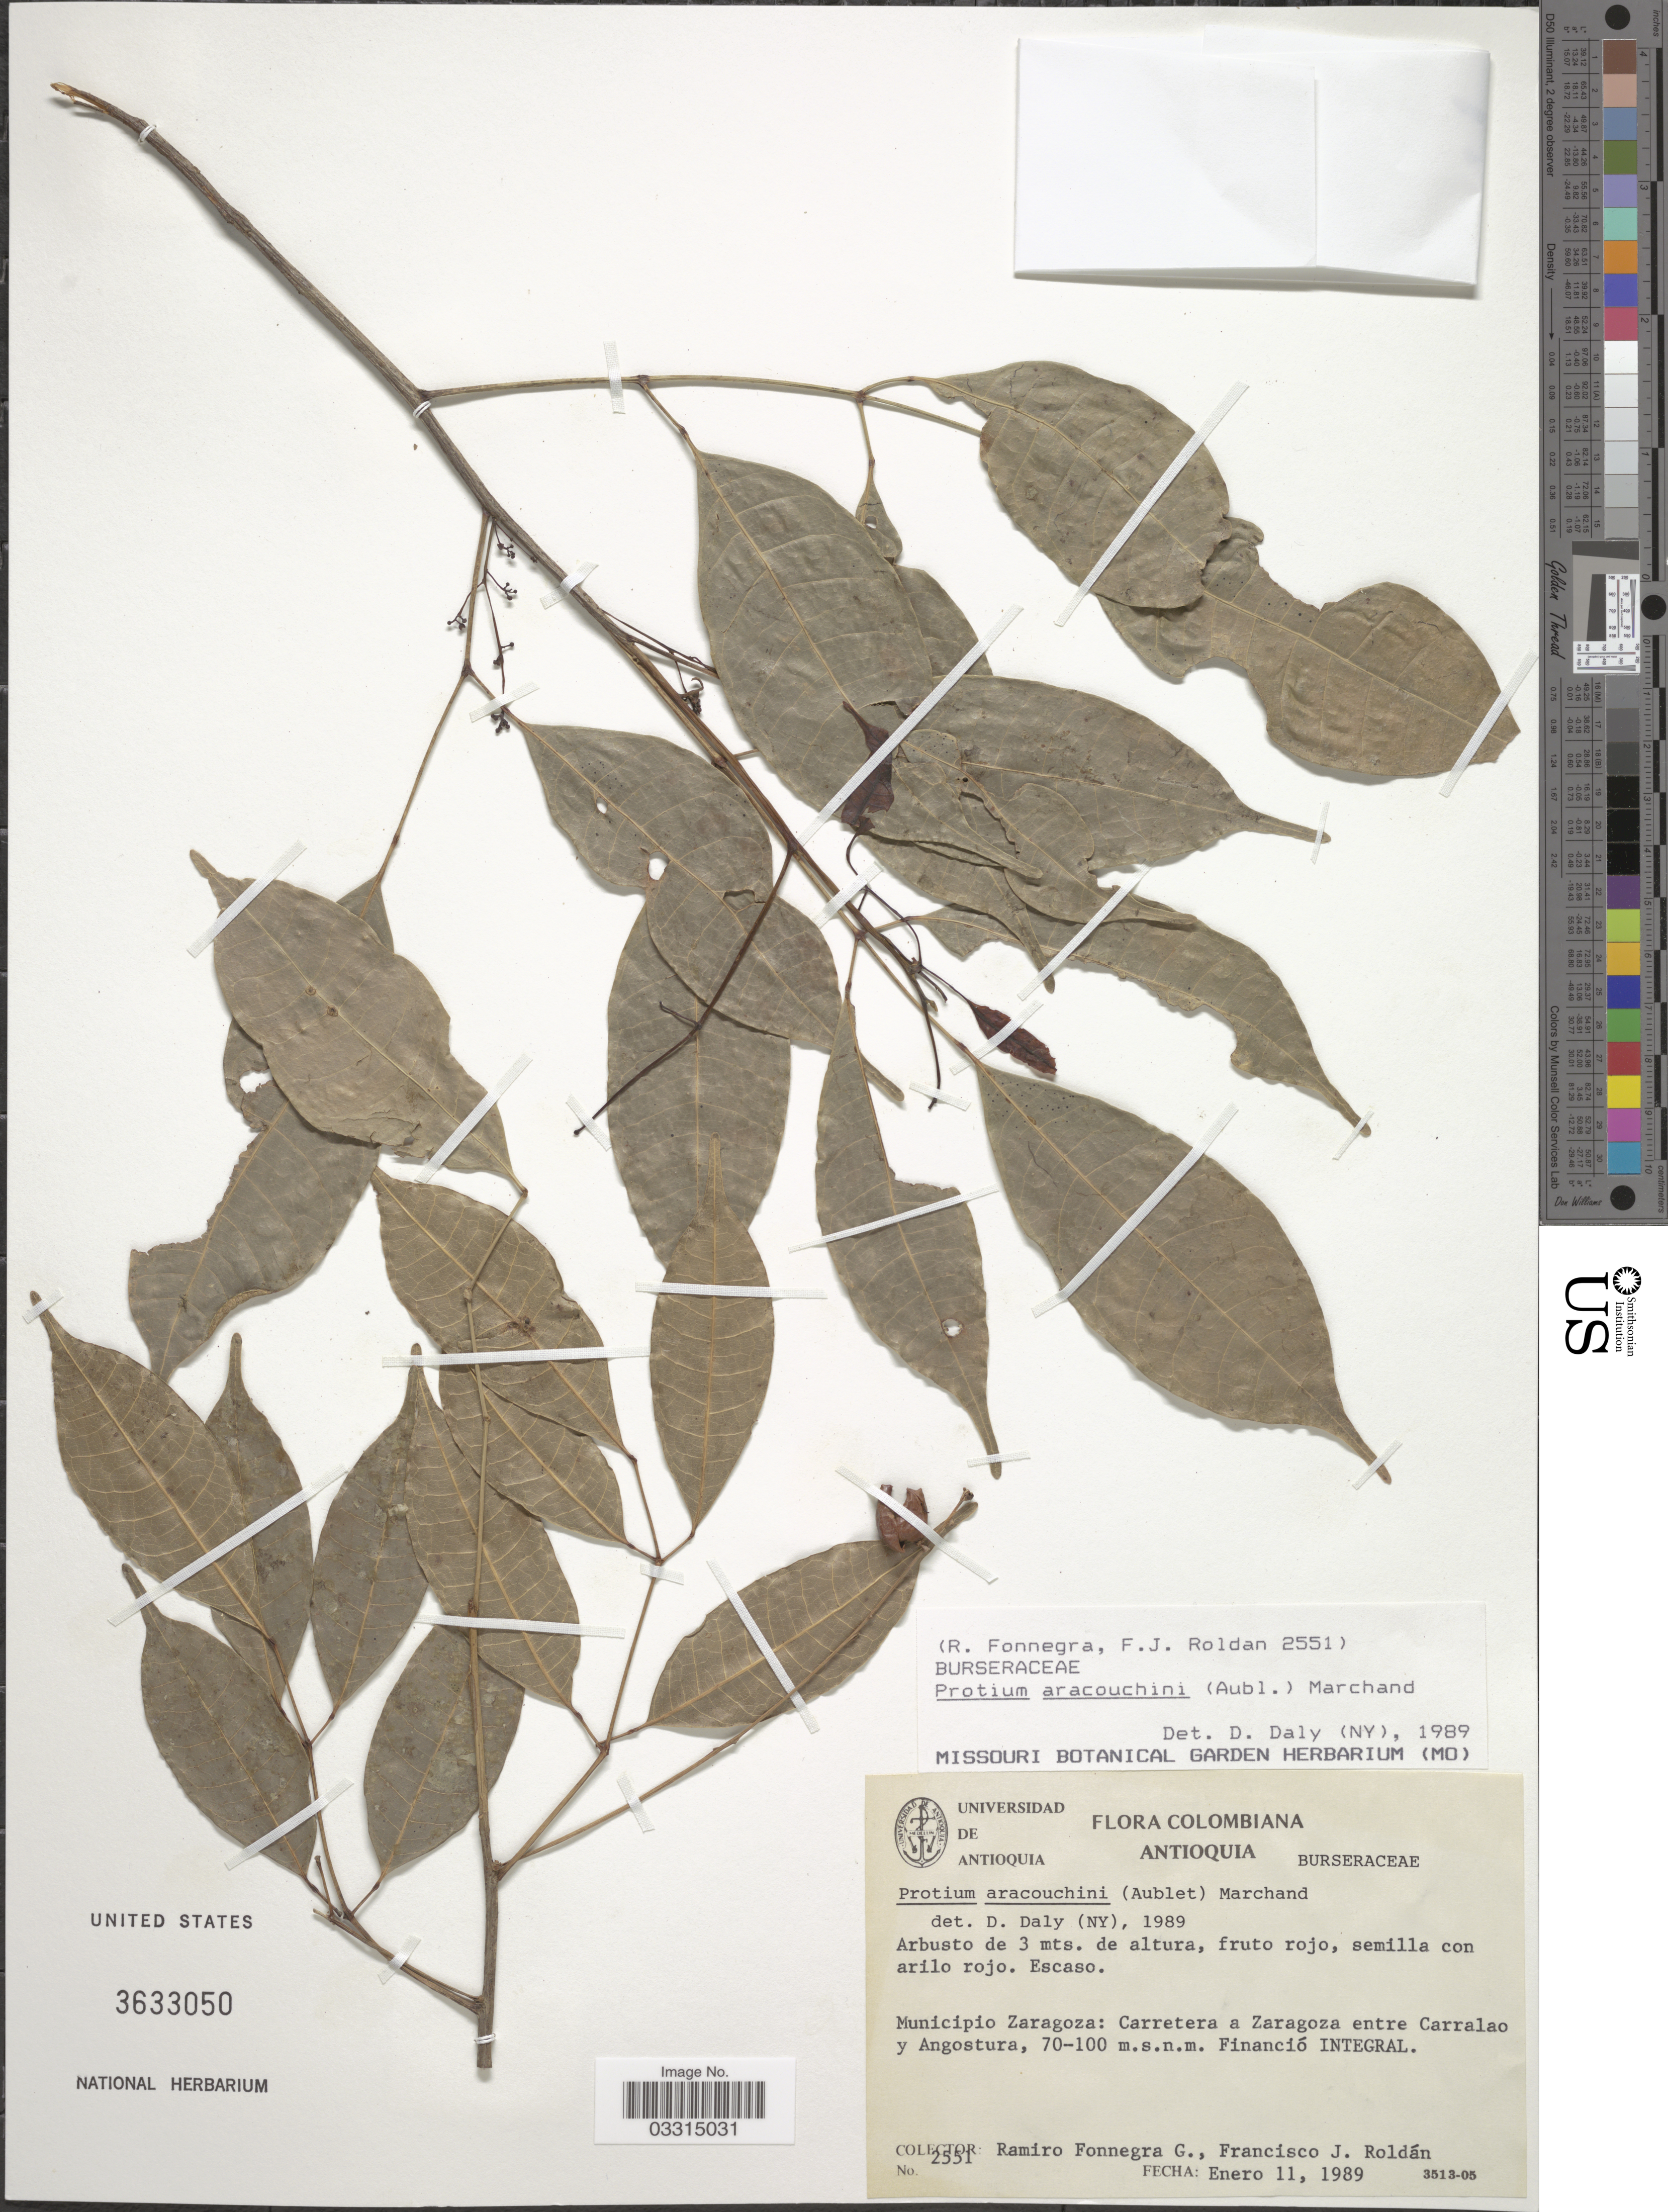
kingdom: Plantae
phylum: Tracheophyta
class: Magnoliopsida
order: Sapindales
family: Burseraceae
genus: Protium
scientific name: Protium aracouchini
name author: (Aubl.) Marchand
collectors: R. Fonnegra G. & F. J. Roldán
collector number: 2551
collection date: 1989-01-11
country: Colombia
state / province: Antioquia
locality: Municipio Zaragoza: Carretera a Zaragoza entre Carralao y Angostura. Financió Integral.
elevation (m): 70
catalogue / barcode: US 3633050